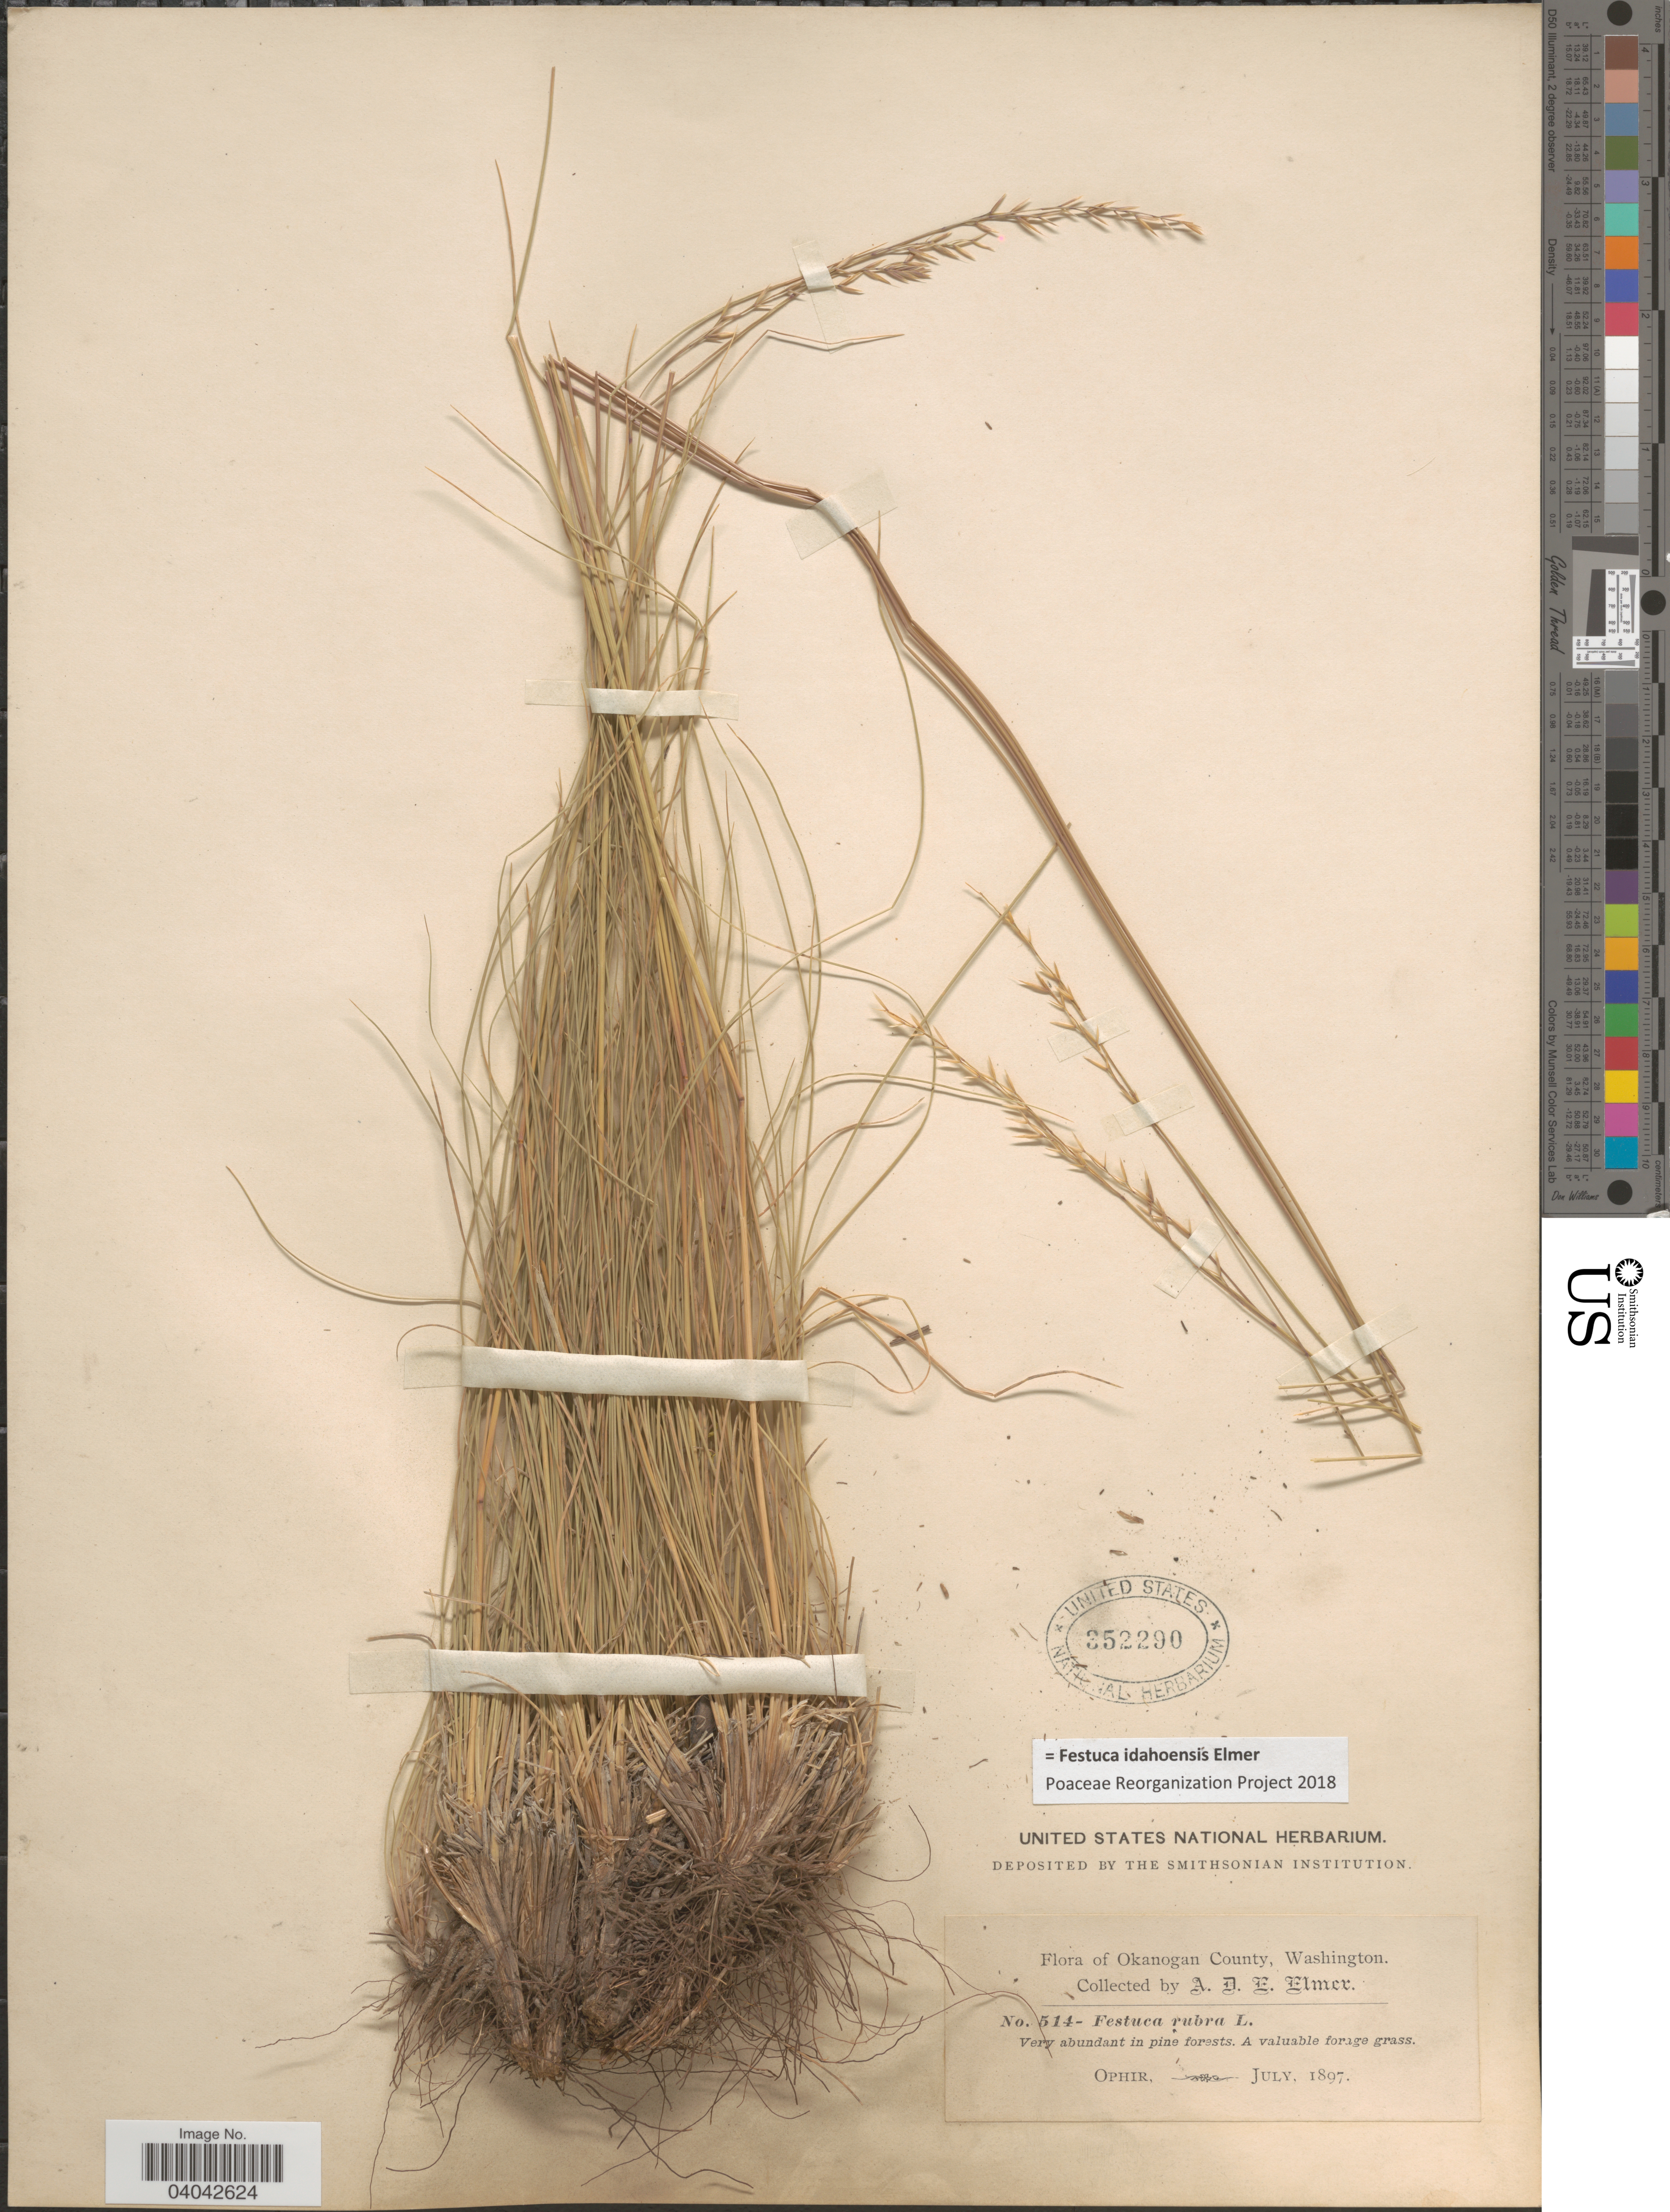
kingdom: Plantae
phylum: Tracheophyta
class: Liliopsida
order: Poales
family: Poaceae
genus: Festuca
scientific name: Festuca idahoensis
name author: Elmer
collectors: A. D. E. Elmer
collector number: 514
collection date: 1897-07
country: United States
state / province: Washington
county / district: Okanogan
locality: Okanogan County. Ophir.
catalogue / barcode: US 352290